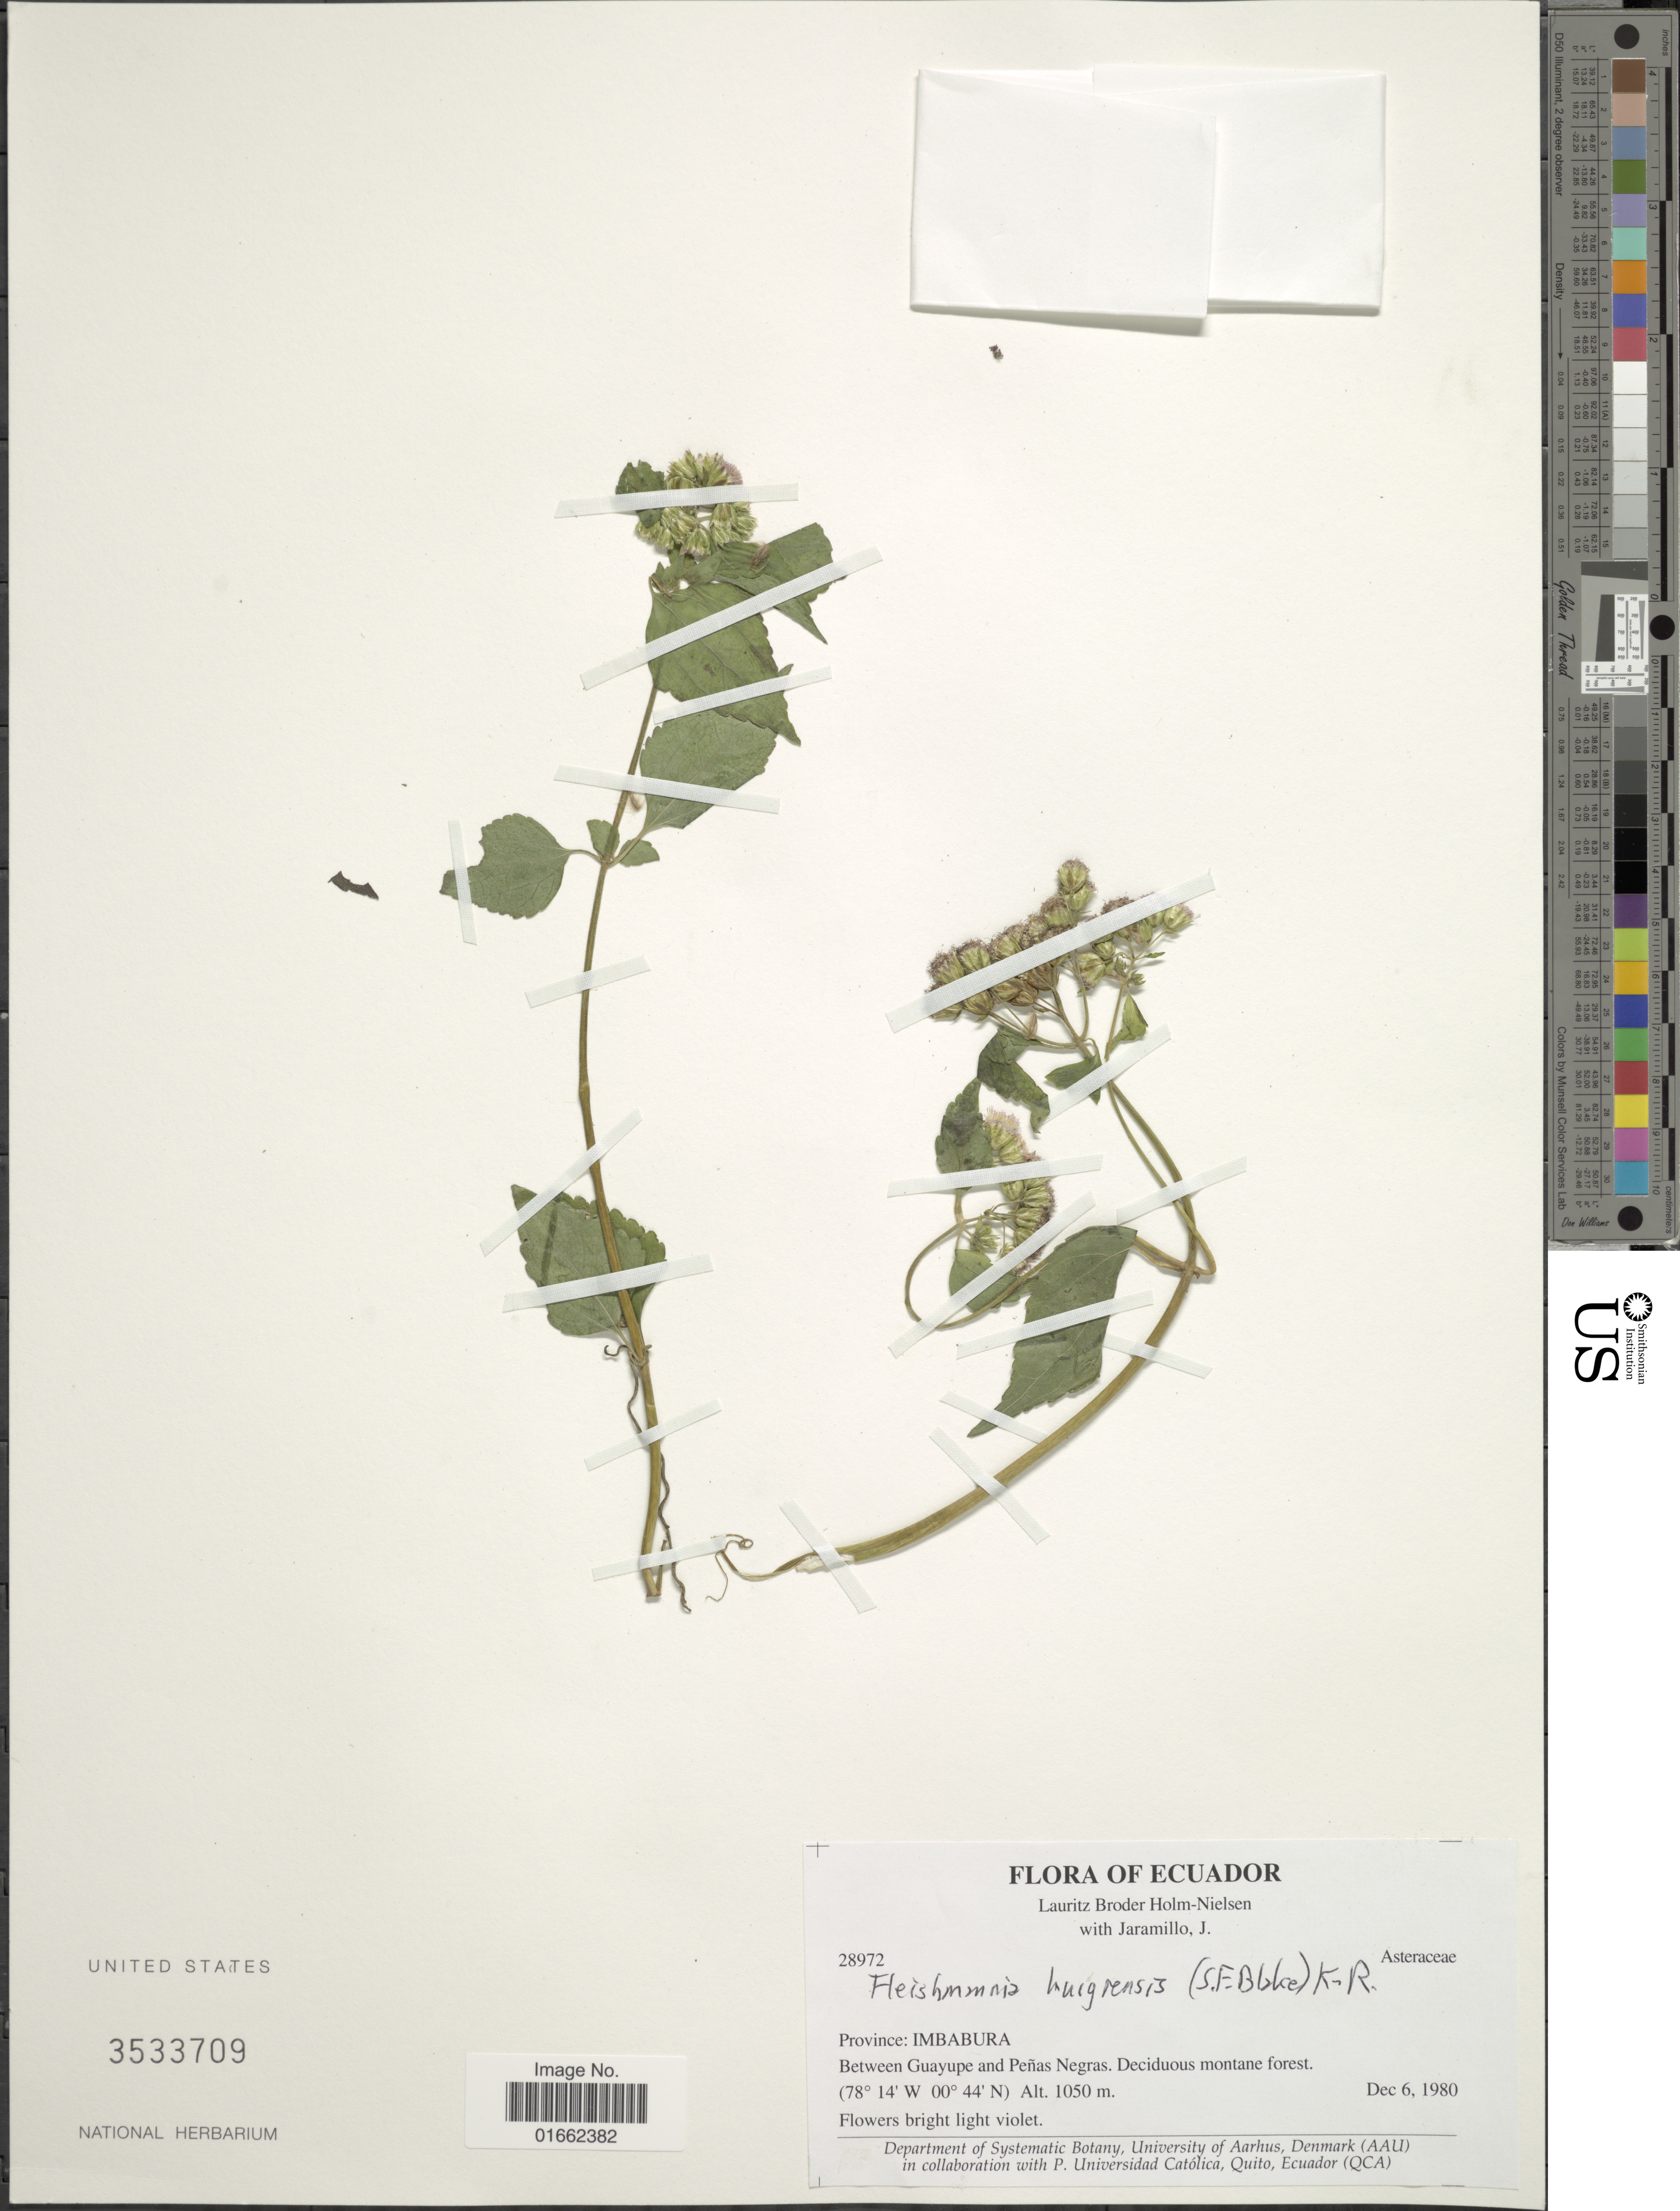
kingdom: Plantae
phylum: Tracheophyta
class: Magnoliopsida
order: Asterales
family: Asteraceae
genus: Fleischmannia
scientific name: Fleischmannia obscurifolia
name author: (Hieron.) R.M. King & H. Rob.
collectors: L. B. Holm-Nielsen & J. Jaramillo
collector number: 28972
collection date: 1980-12-06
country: Ecuador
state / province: Imbabura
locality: Province: Imbabura. Between Guayupe and Peñas Negras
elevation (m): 1050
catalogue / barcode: US 3533709